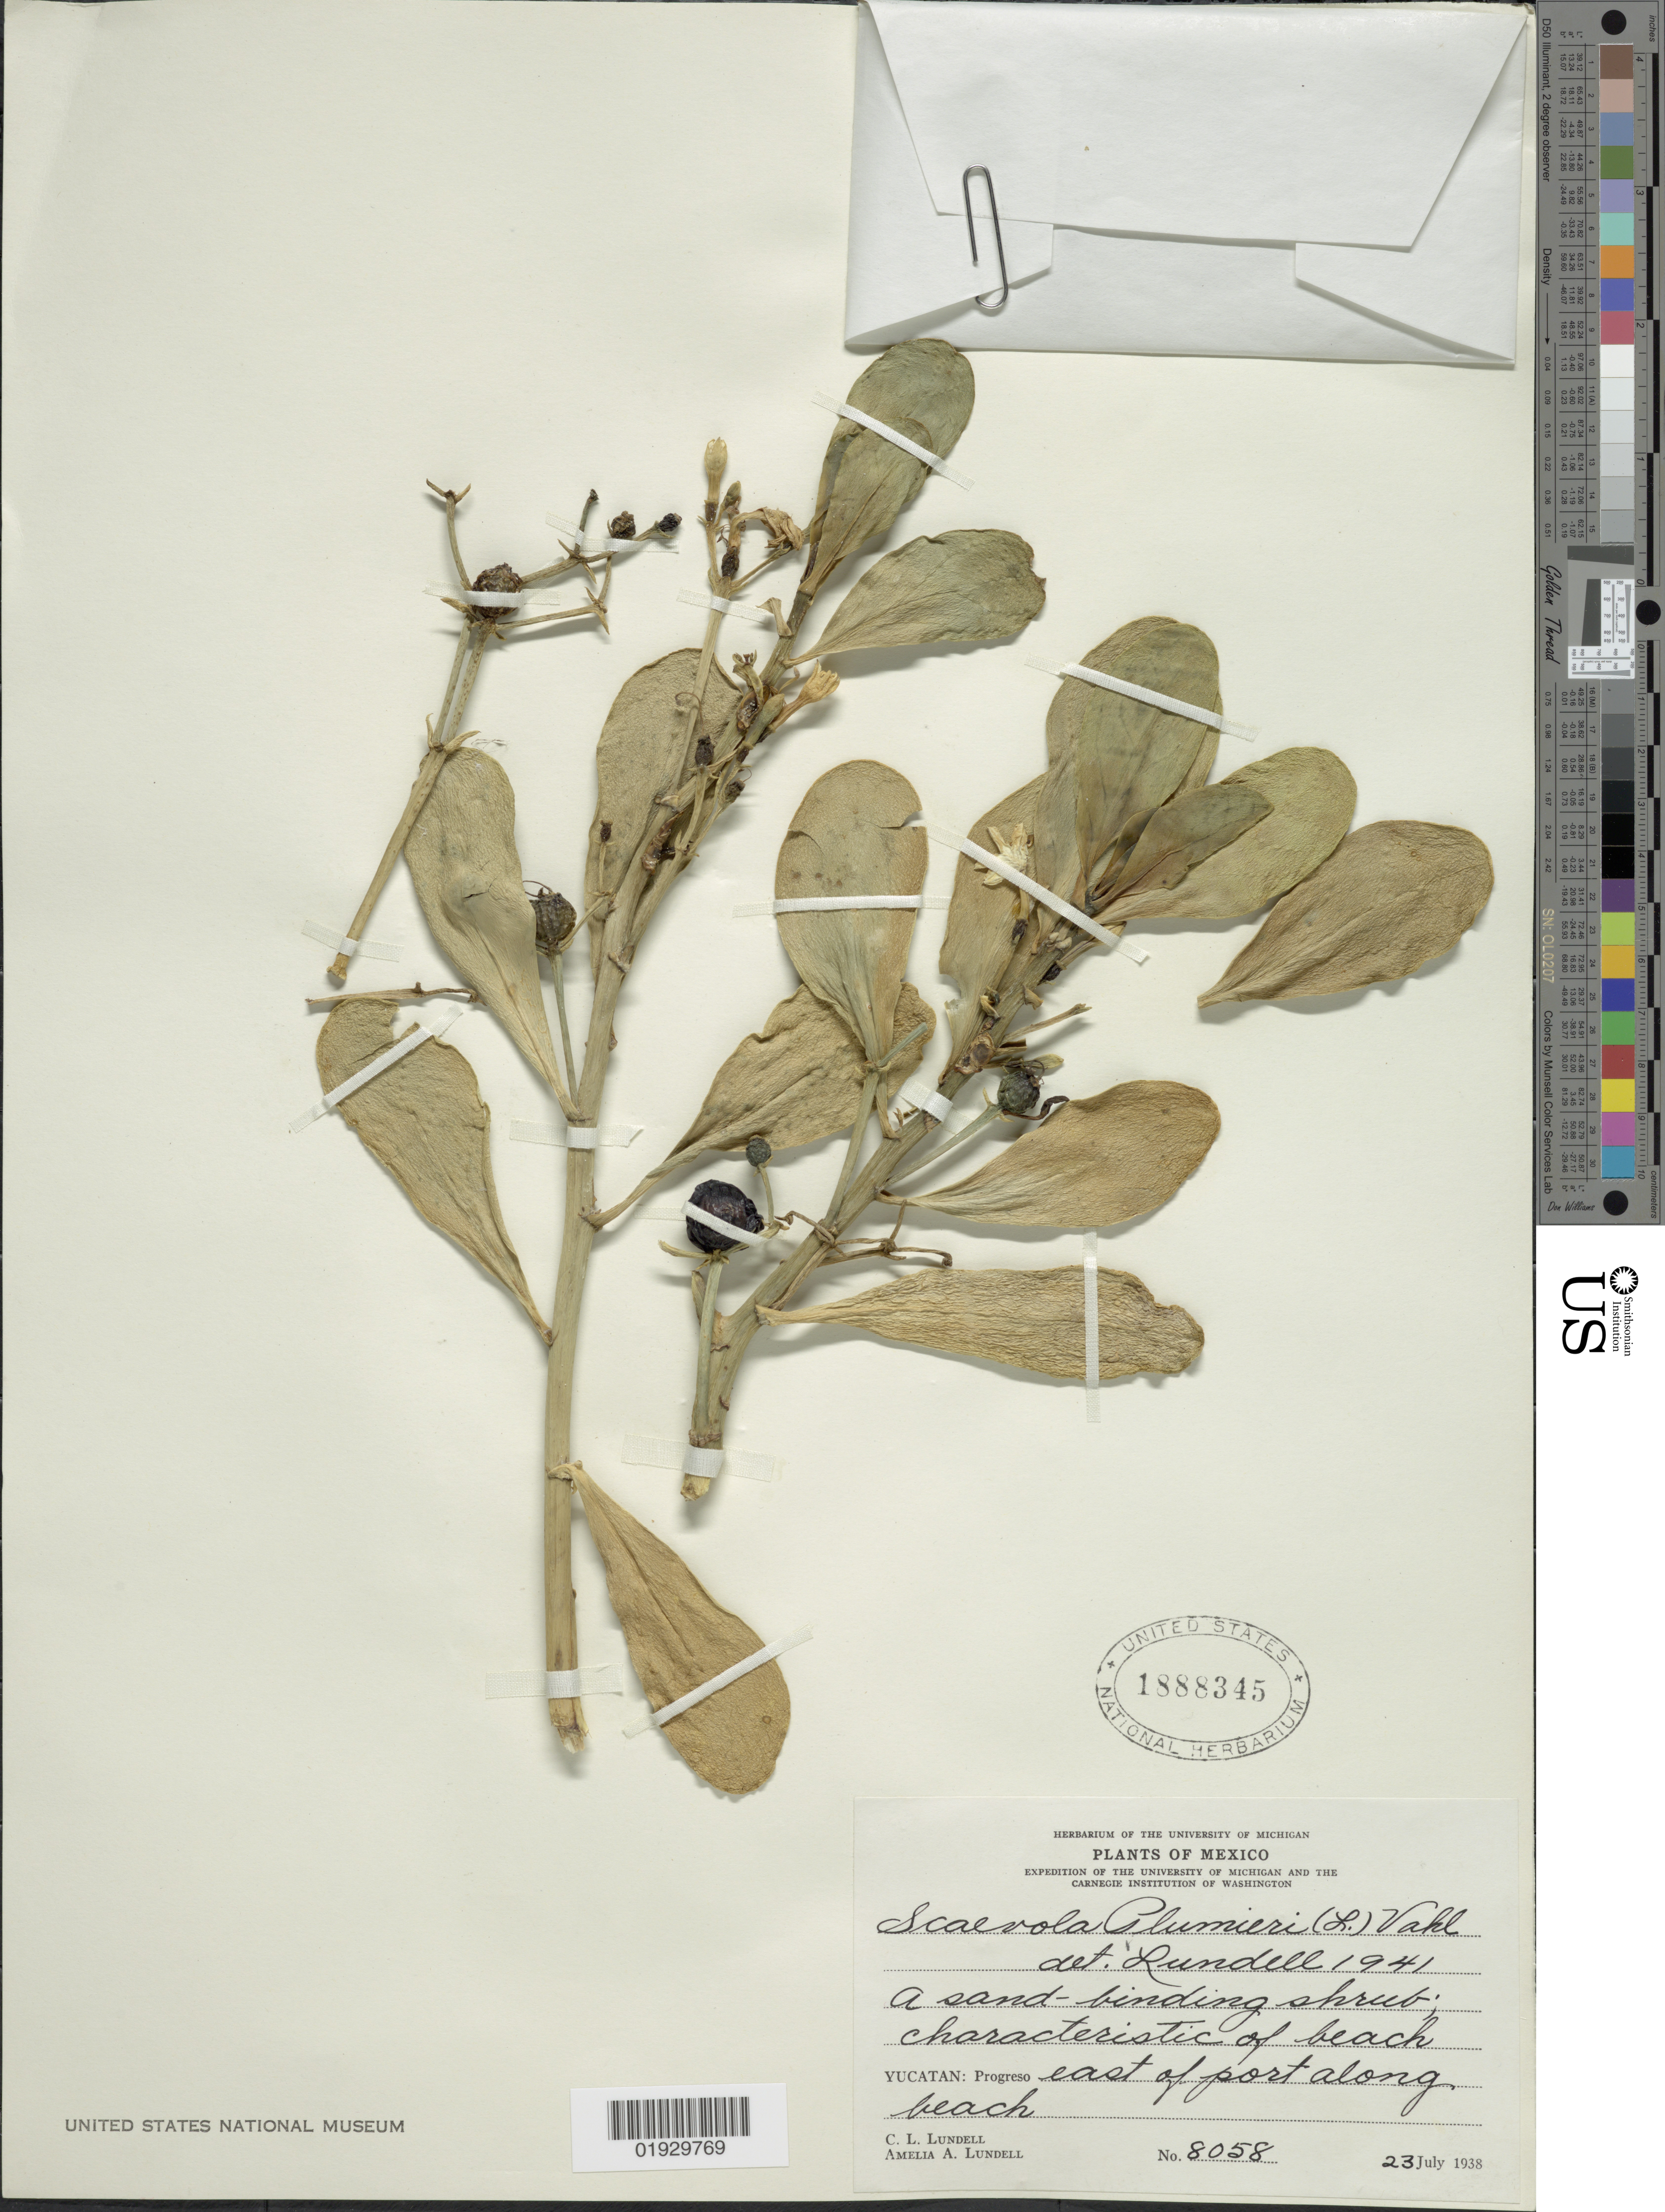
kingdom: Plantae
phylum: Tracheophyta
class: Magnoliopsida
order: Asterales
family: Goodeniaceae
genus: Scaevola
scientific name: Scaevola plumieri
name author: (L.) Vahl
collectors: C. L. Lundell & A. A. Lundell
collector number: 8058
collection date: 1938-07-23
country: Mexico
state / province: Yucatán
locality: Yucatan: Progreso east of port along.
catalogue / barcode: US 1888345